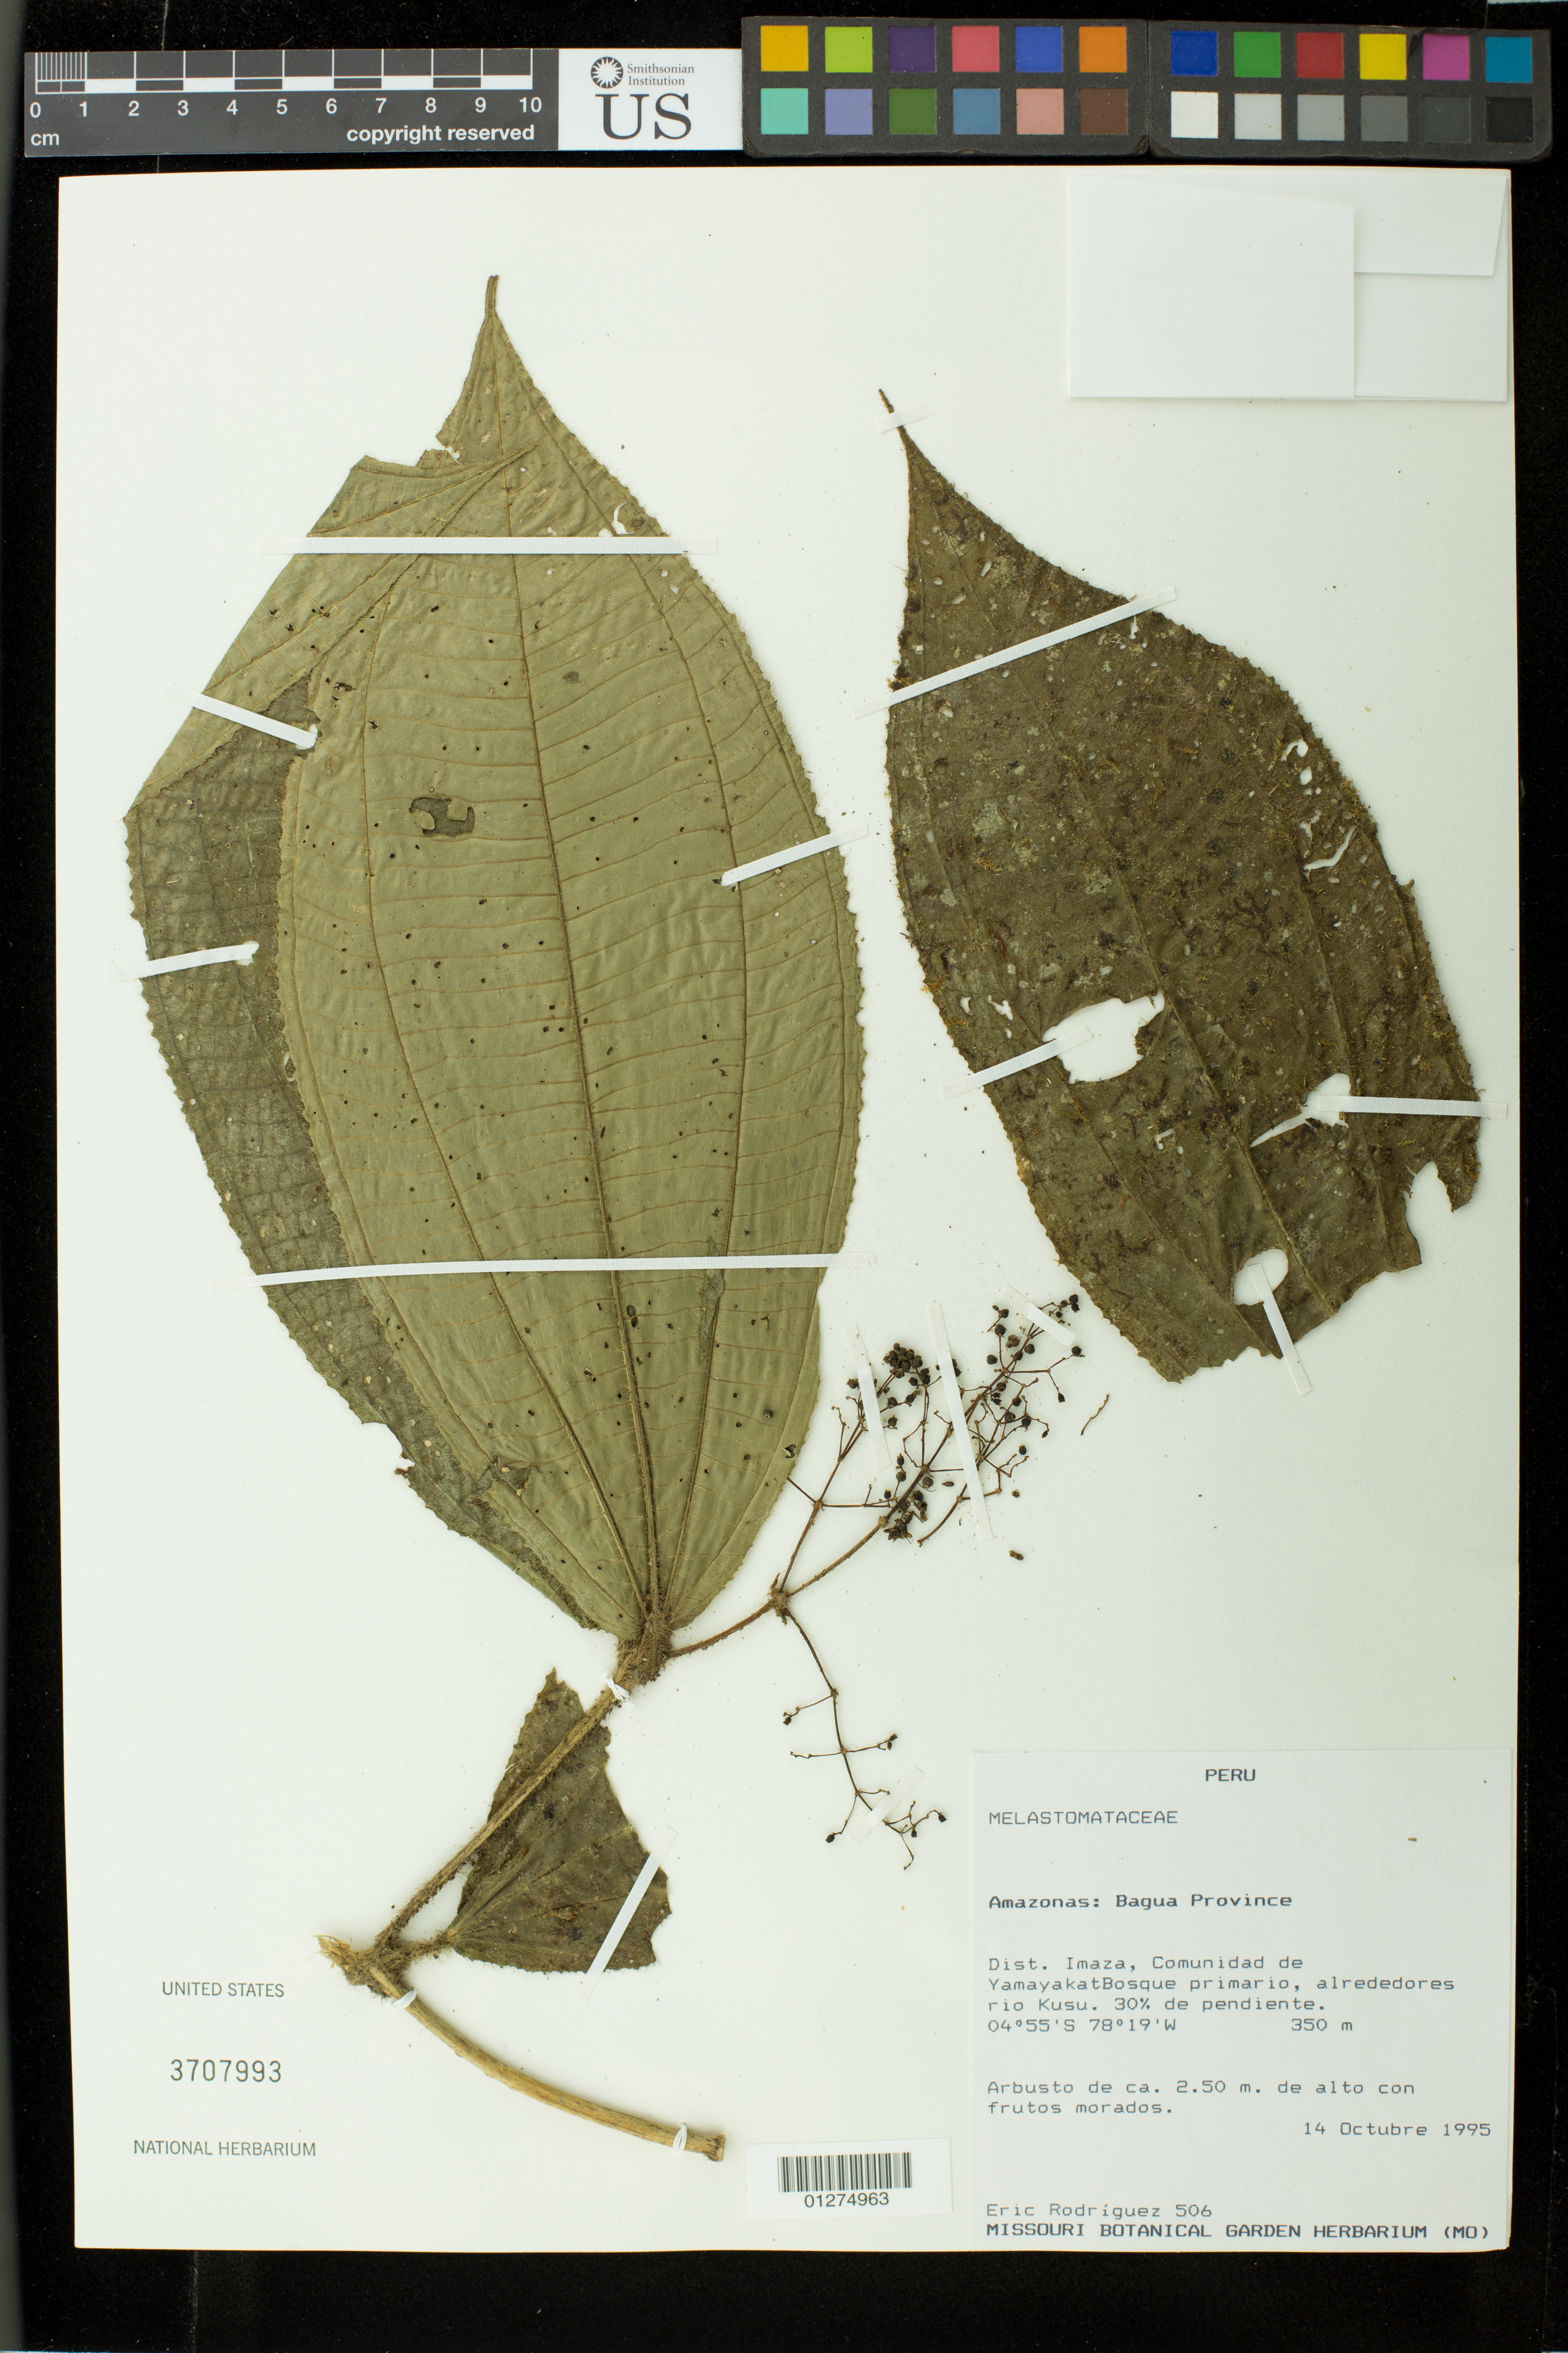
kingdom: Plantae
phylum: Tracheophyta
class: Magnoliopsida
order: Myrtales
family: Melastomataceae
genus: Miconia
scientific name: Miconia pujana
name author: Markgr.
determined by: Michelangeli, F. A.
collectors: E. Rodriguez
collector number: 506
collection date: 1995-10-14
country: Peru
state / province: Amazonas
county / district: Bagua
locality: Dist. Imaza, Comunidad de Yamayakat, bosque primario alrededores rio Kusu.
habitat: bosque primario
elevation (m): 350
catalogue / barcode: US 3707993